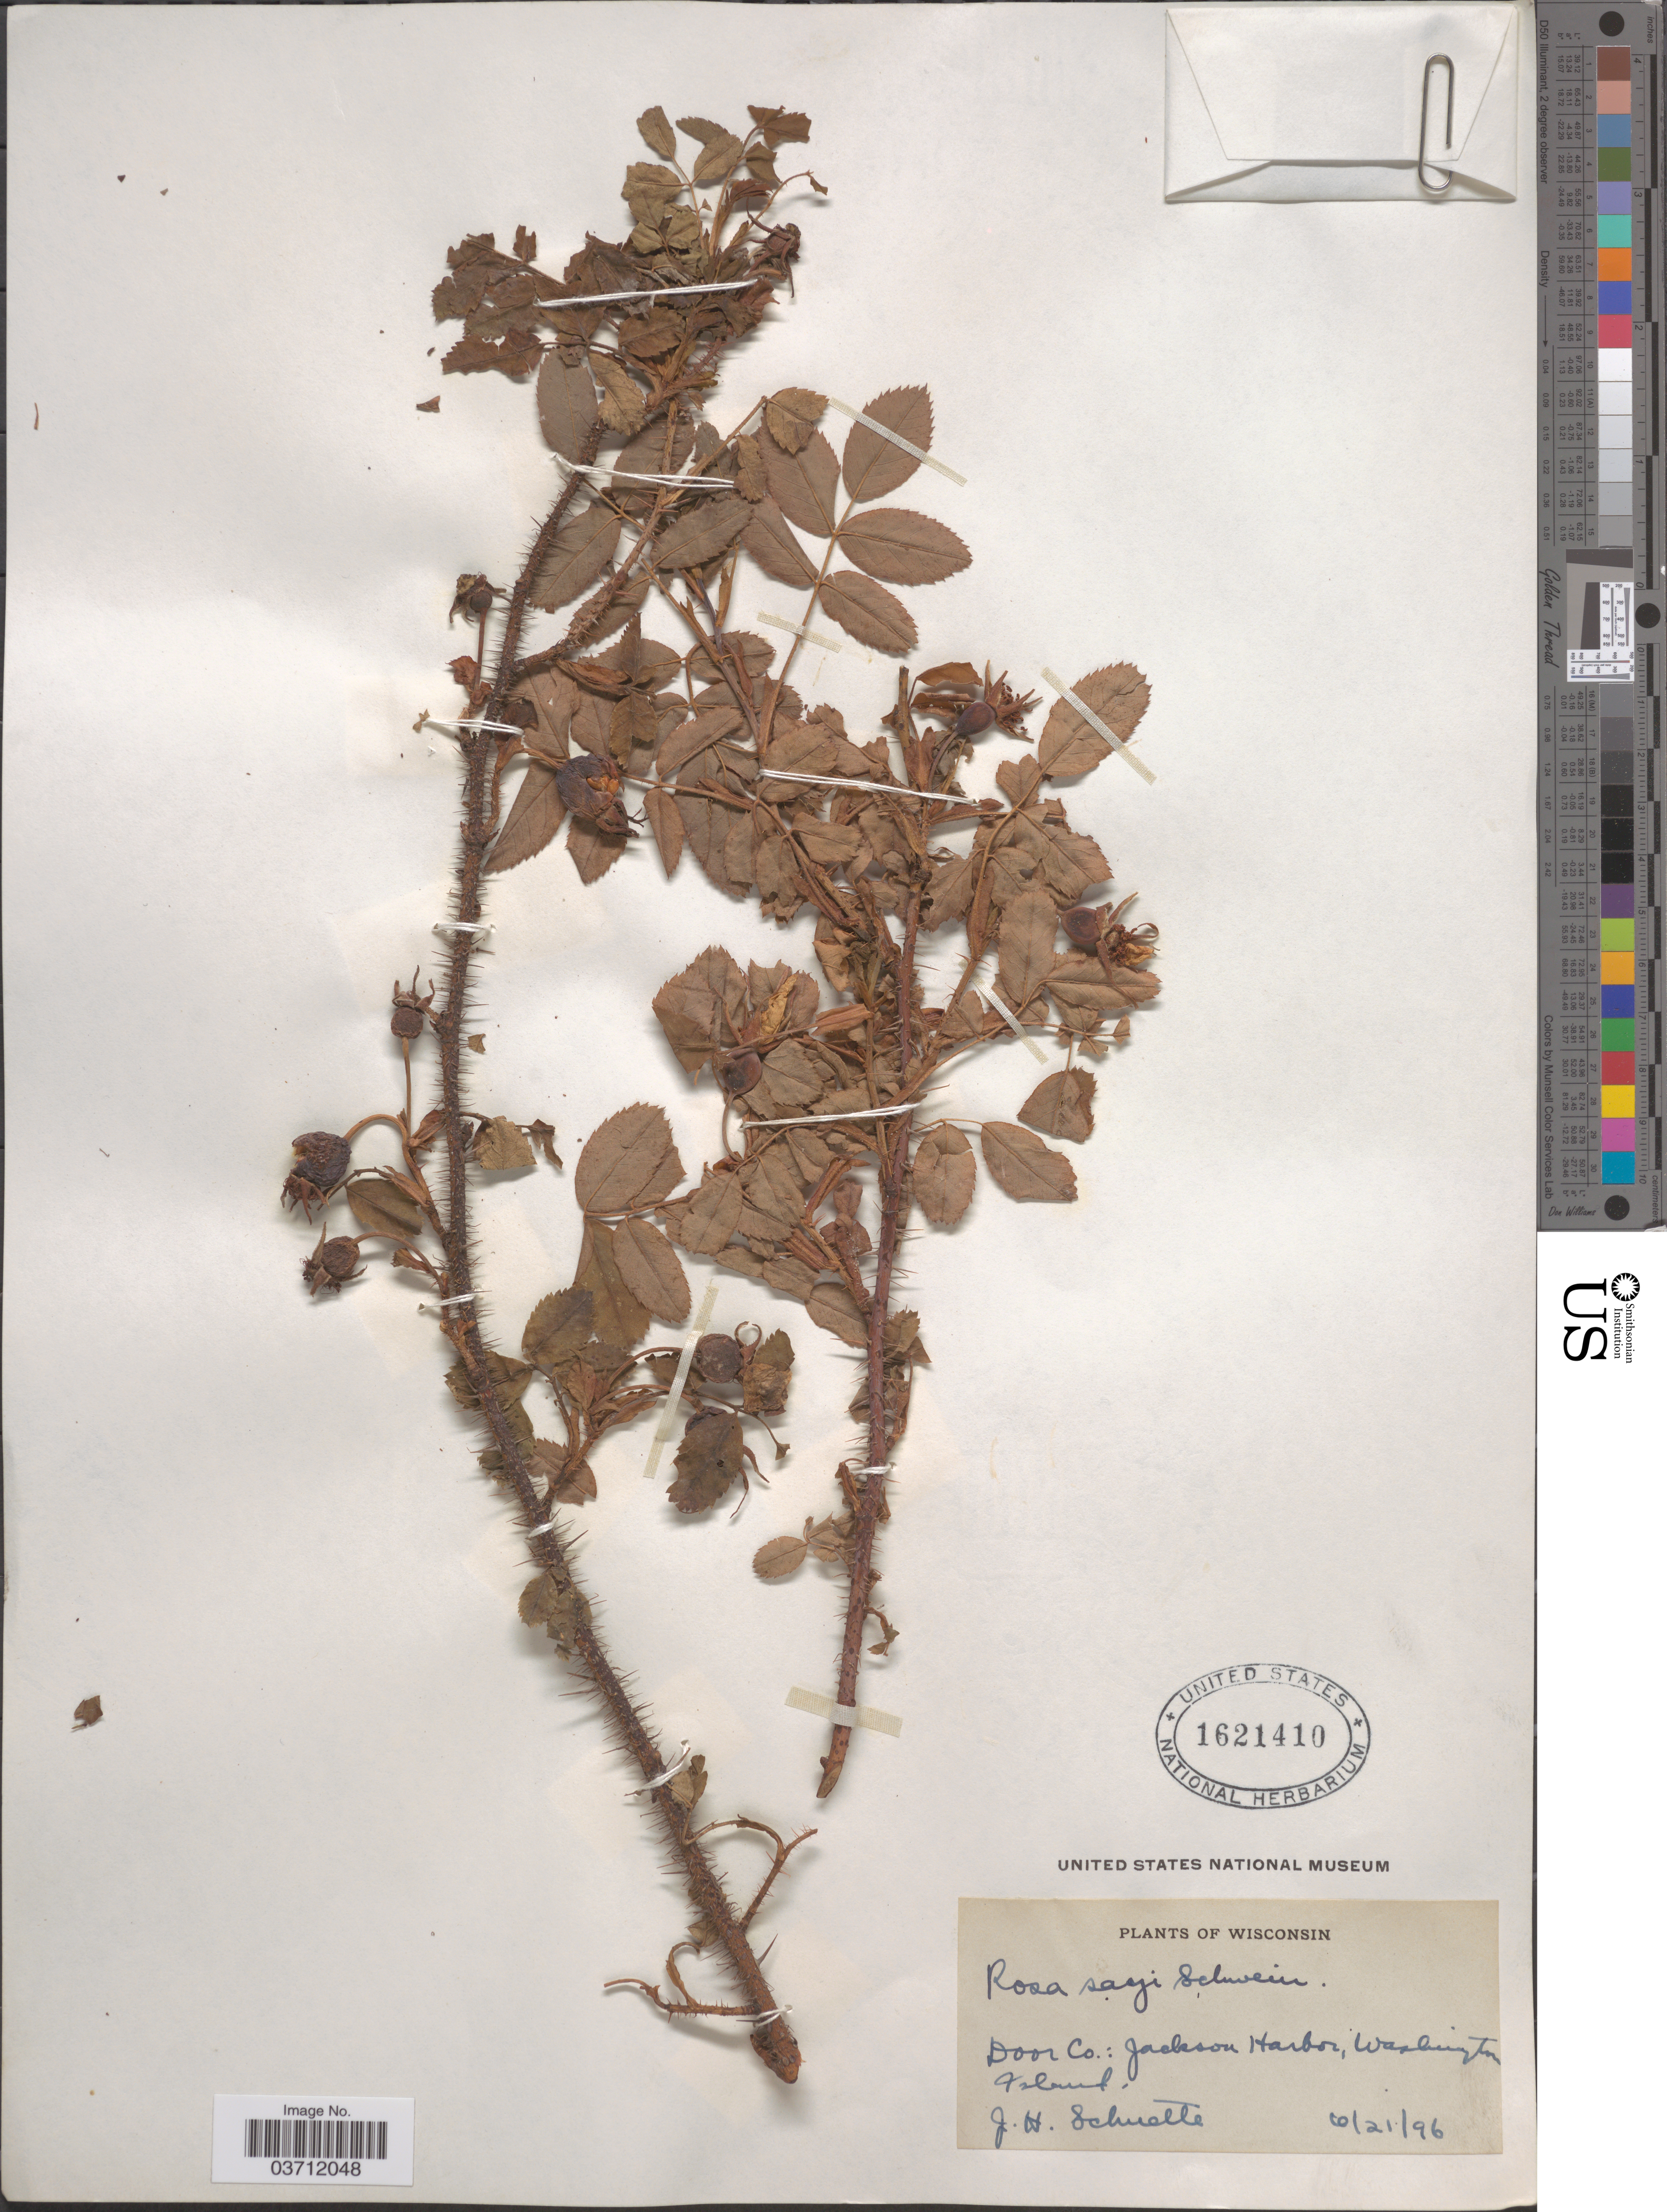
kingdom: Plantae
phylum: Tracheophyta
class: Magnoliopsida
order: Rosales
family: Rosaceae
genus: Rosa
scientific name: Rosa sayi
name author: Schwein.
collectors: J. H. Schuette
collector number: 1621410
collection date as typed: Transcribed d/m/y: 21/6/96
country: United States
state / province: Wisconsin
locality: Door Co.: Jackson Harbor, Washington Island.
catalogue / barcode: US 1621410